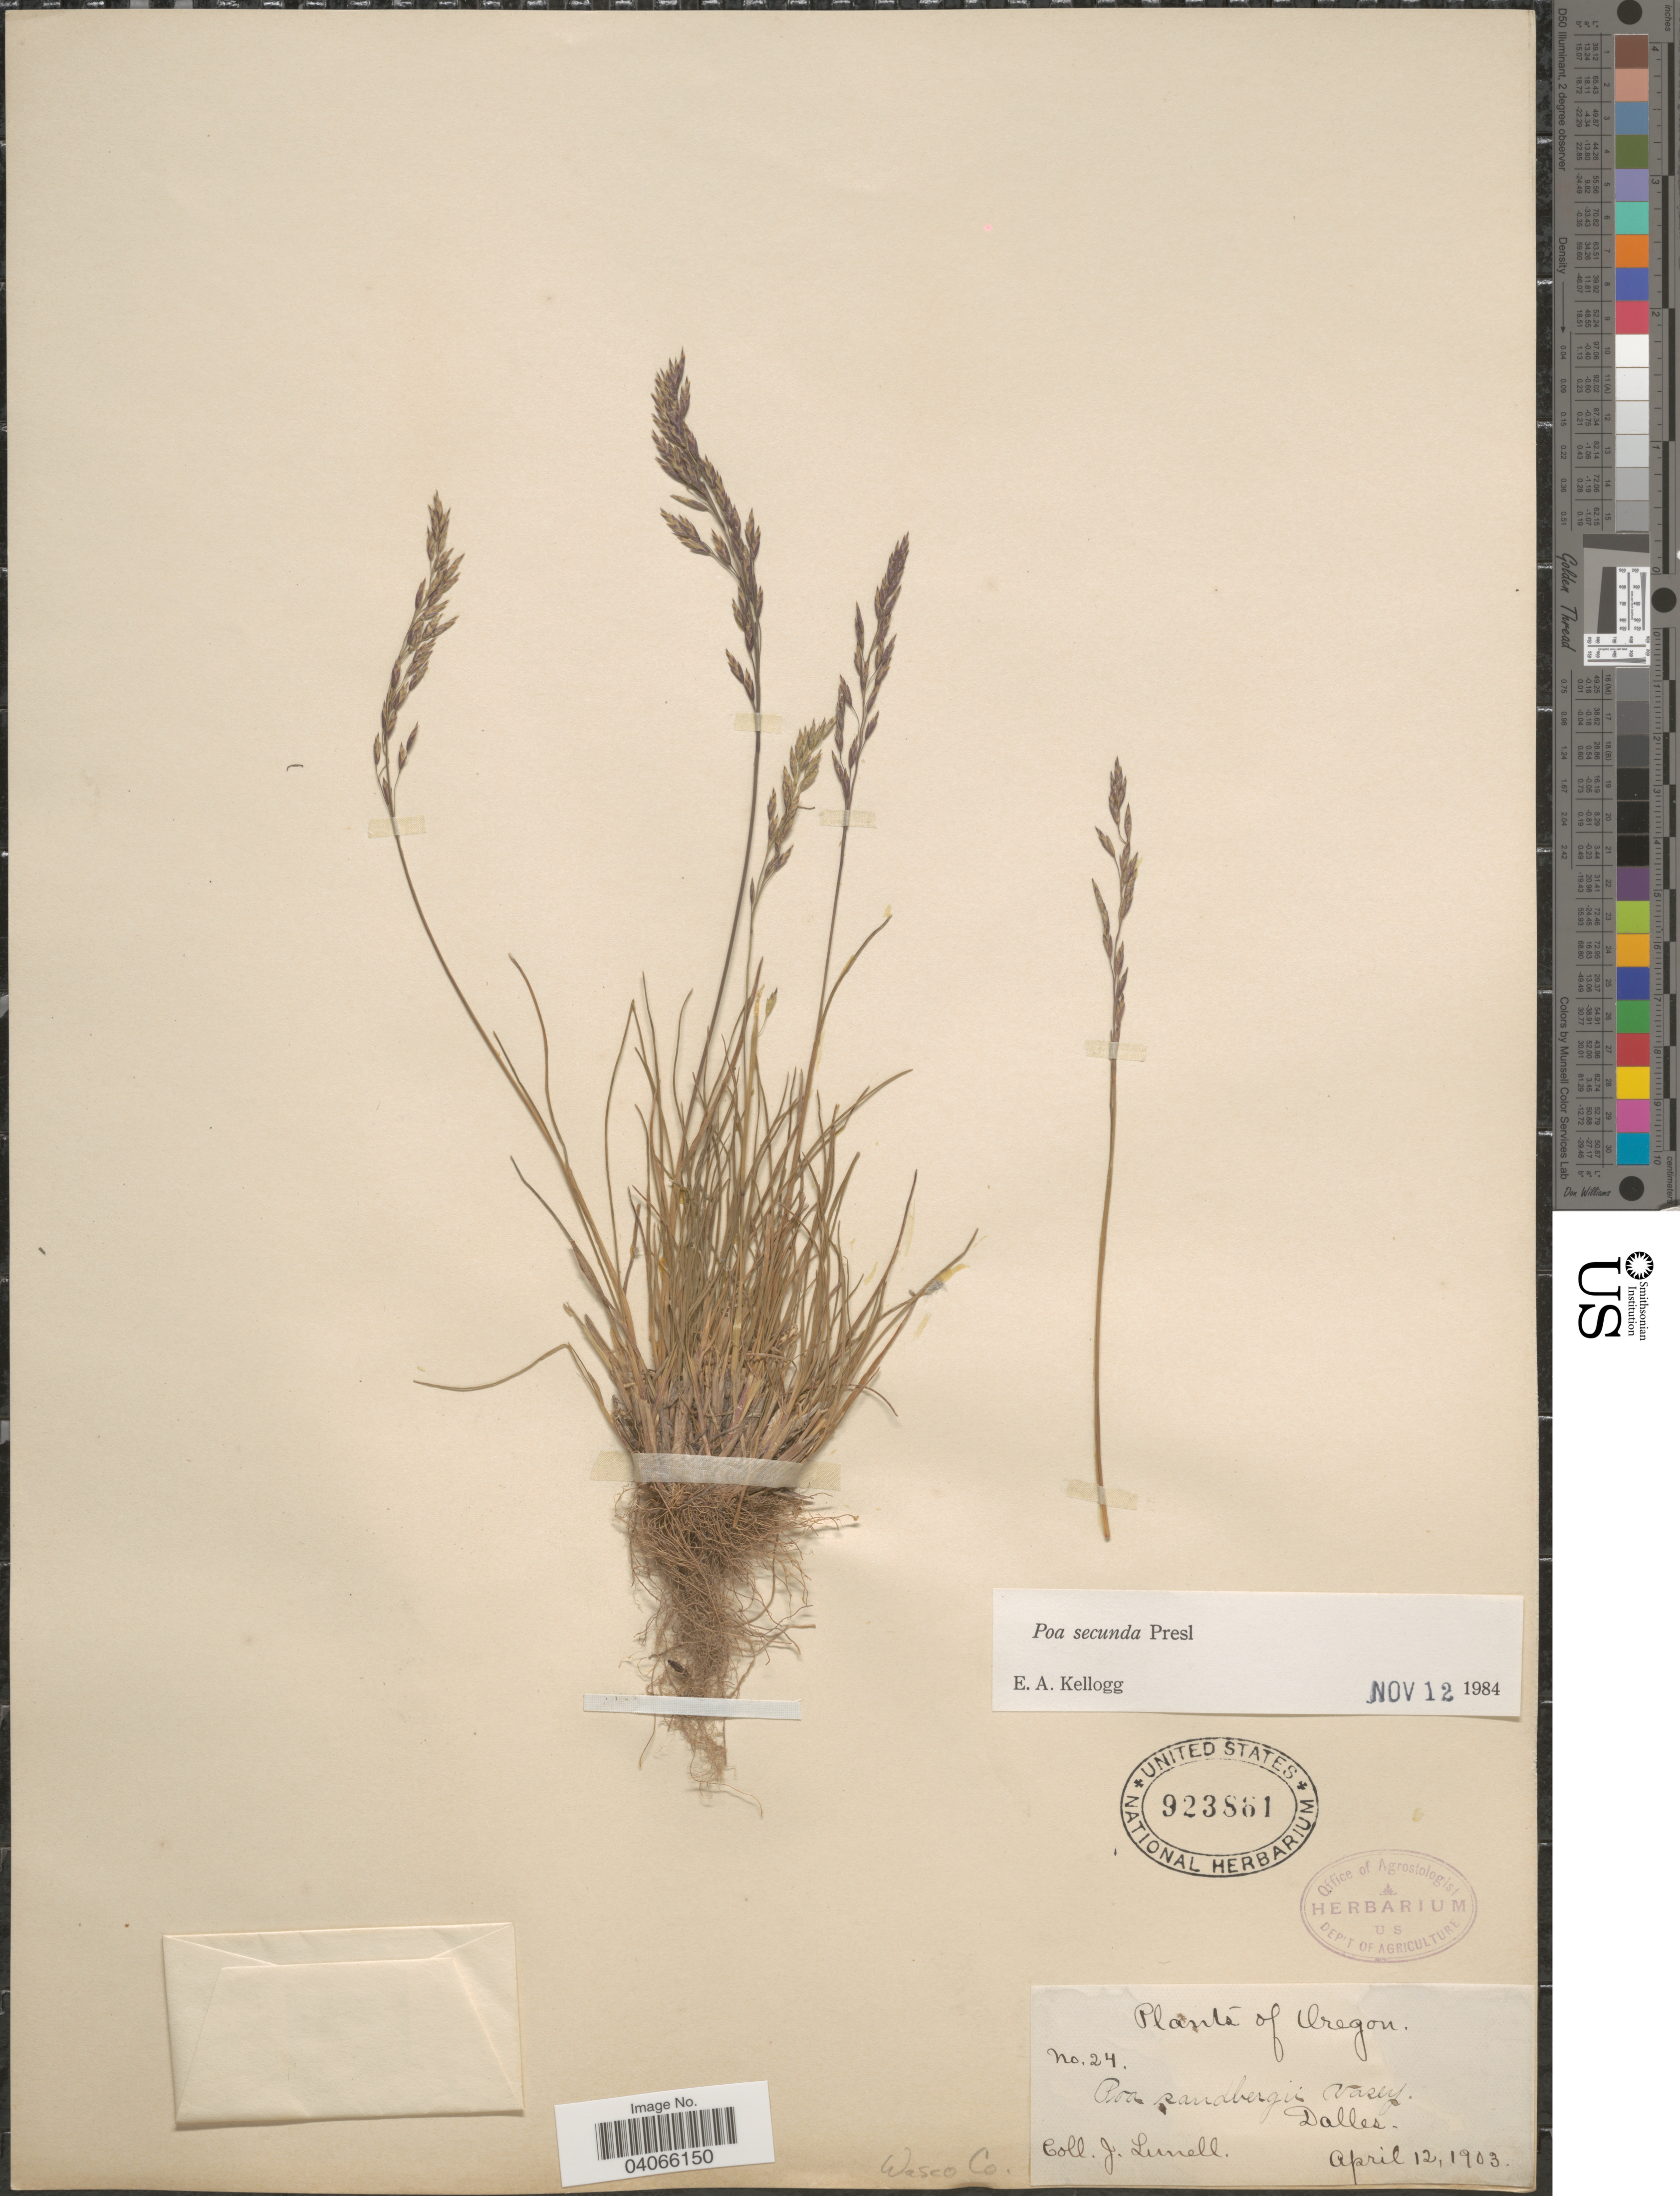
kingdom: Plantae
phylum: Tracheophyta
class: Liliopsida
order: Poales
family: Poaceae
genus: Poa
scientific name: Poa secunda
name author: J. Presl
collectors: J. Lunell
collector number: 24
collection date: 1903-04-12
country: United States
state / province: Oregon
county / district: Wasco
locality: Dalles. Wasco Co.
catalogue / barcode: US 923861